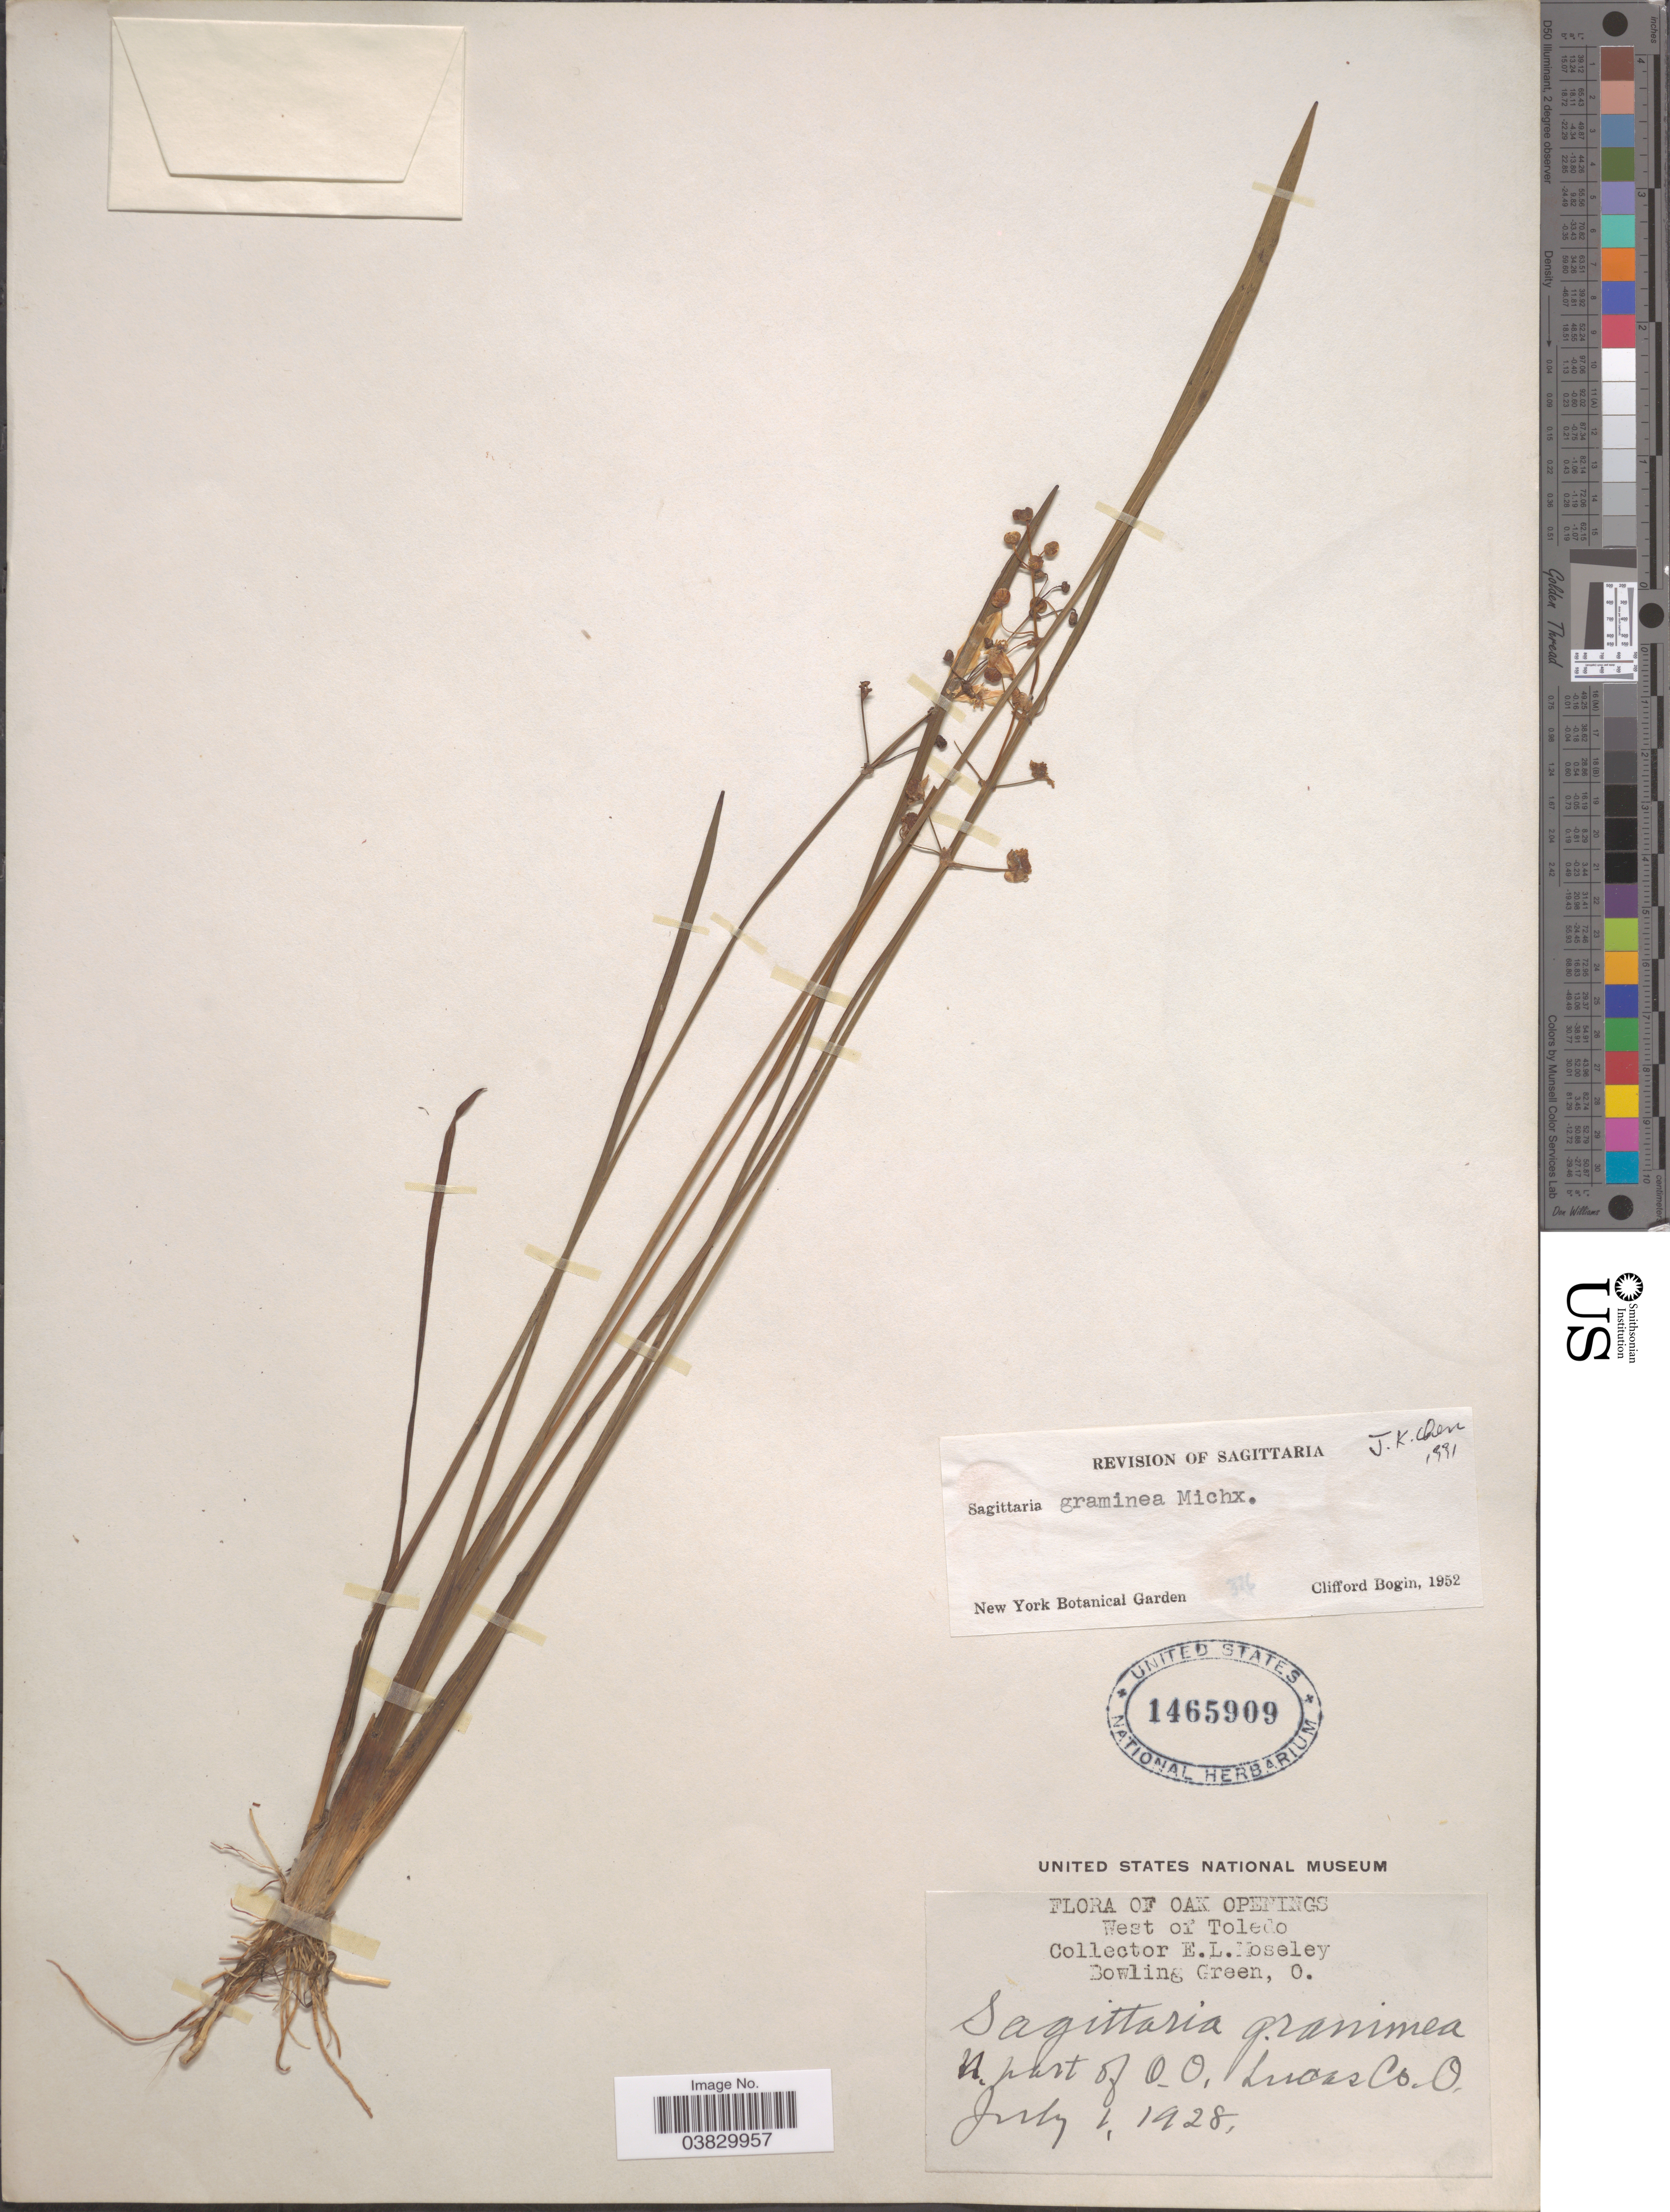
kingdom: Plantae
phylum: Tracheophyta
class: Liliopsida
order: Alismatales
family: Alismataceae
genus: Sagittaria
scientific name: Sagittaria graminea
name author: Michx.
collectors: E. Moseley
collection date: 1928-07-01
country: United States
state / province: Ohio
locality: Oak Openings. West of Toledo. Bowling Green [unsure placement] N. past of O.O., Lucas Co.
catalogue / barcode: US 1465909